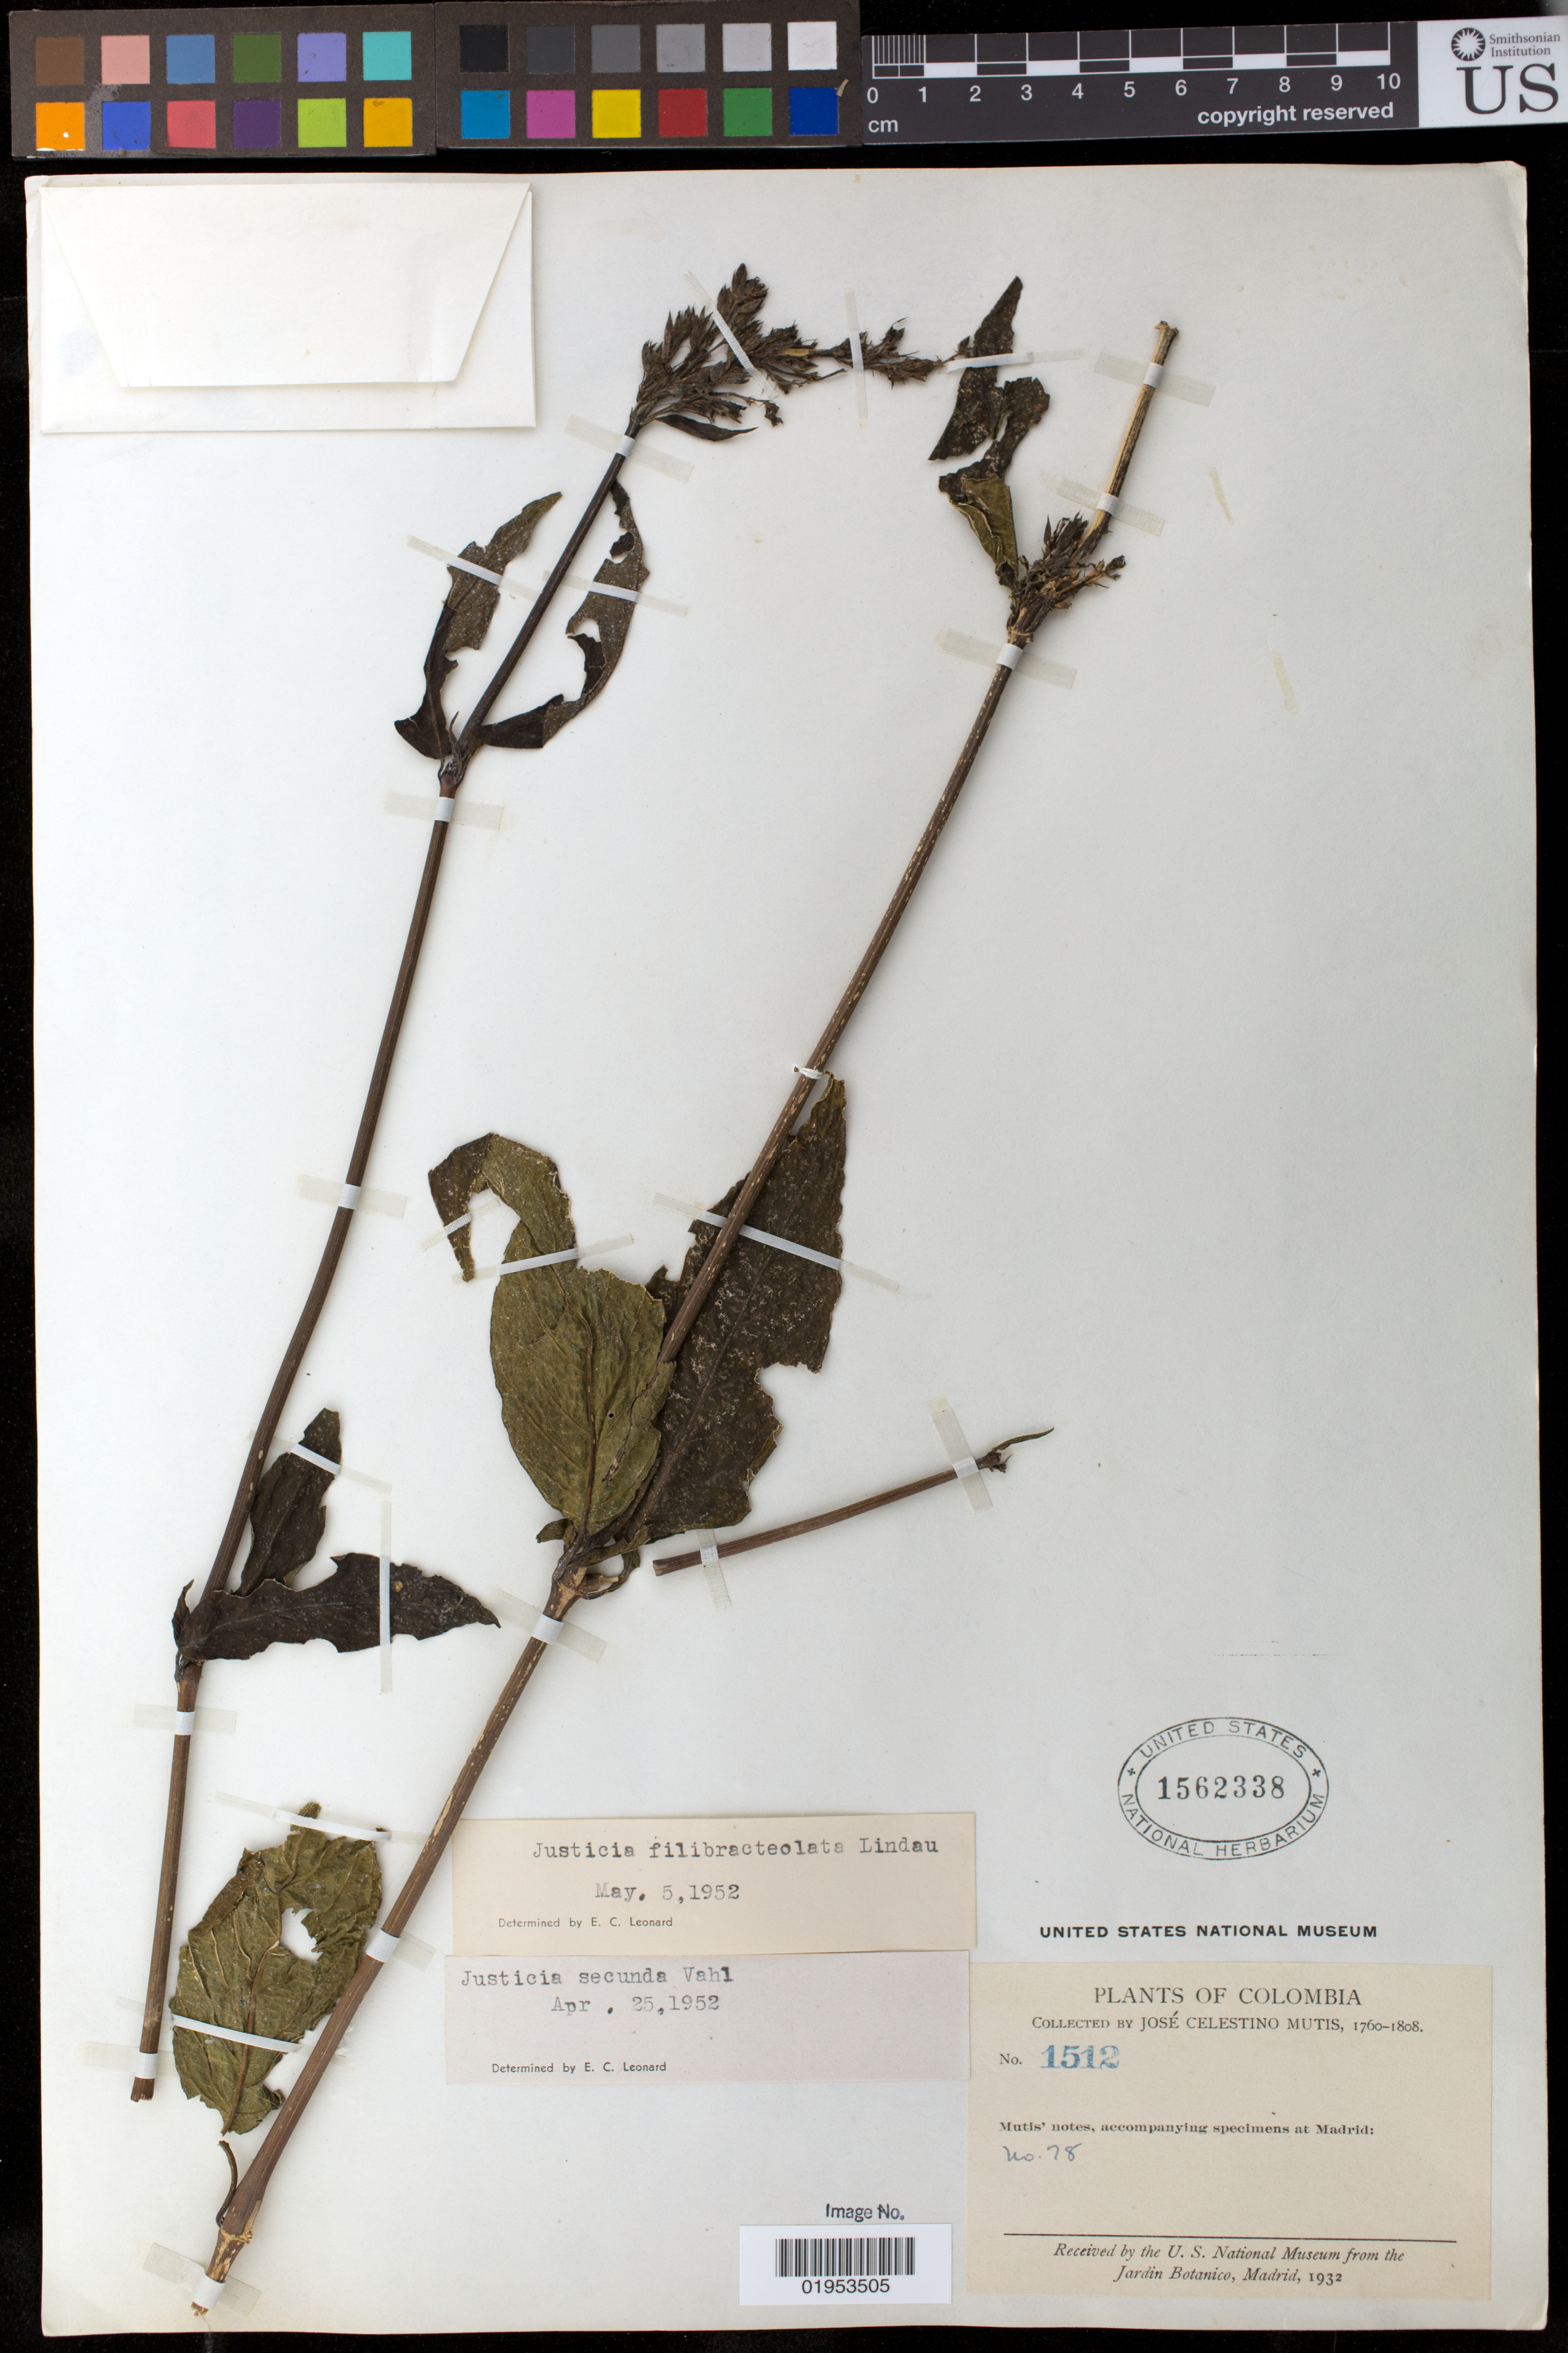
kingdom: Plantae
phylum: Tracheophyta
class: Magnoliopsida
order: Lamiales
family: Acanthaceae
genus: Justicia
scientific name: Justicia filibracteolata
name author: Lindau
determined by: Wasshausen, Dieter C., (BOT), Smithsonian Institution - National Museum of Natural History (UNITED STATES)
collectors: J. C. B. Mutis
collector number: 1512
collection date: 1760/1808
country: Colombia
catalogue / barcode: US 1562338